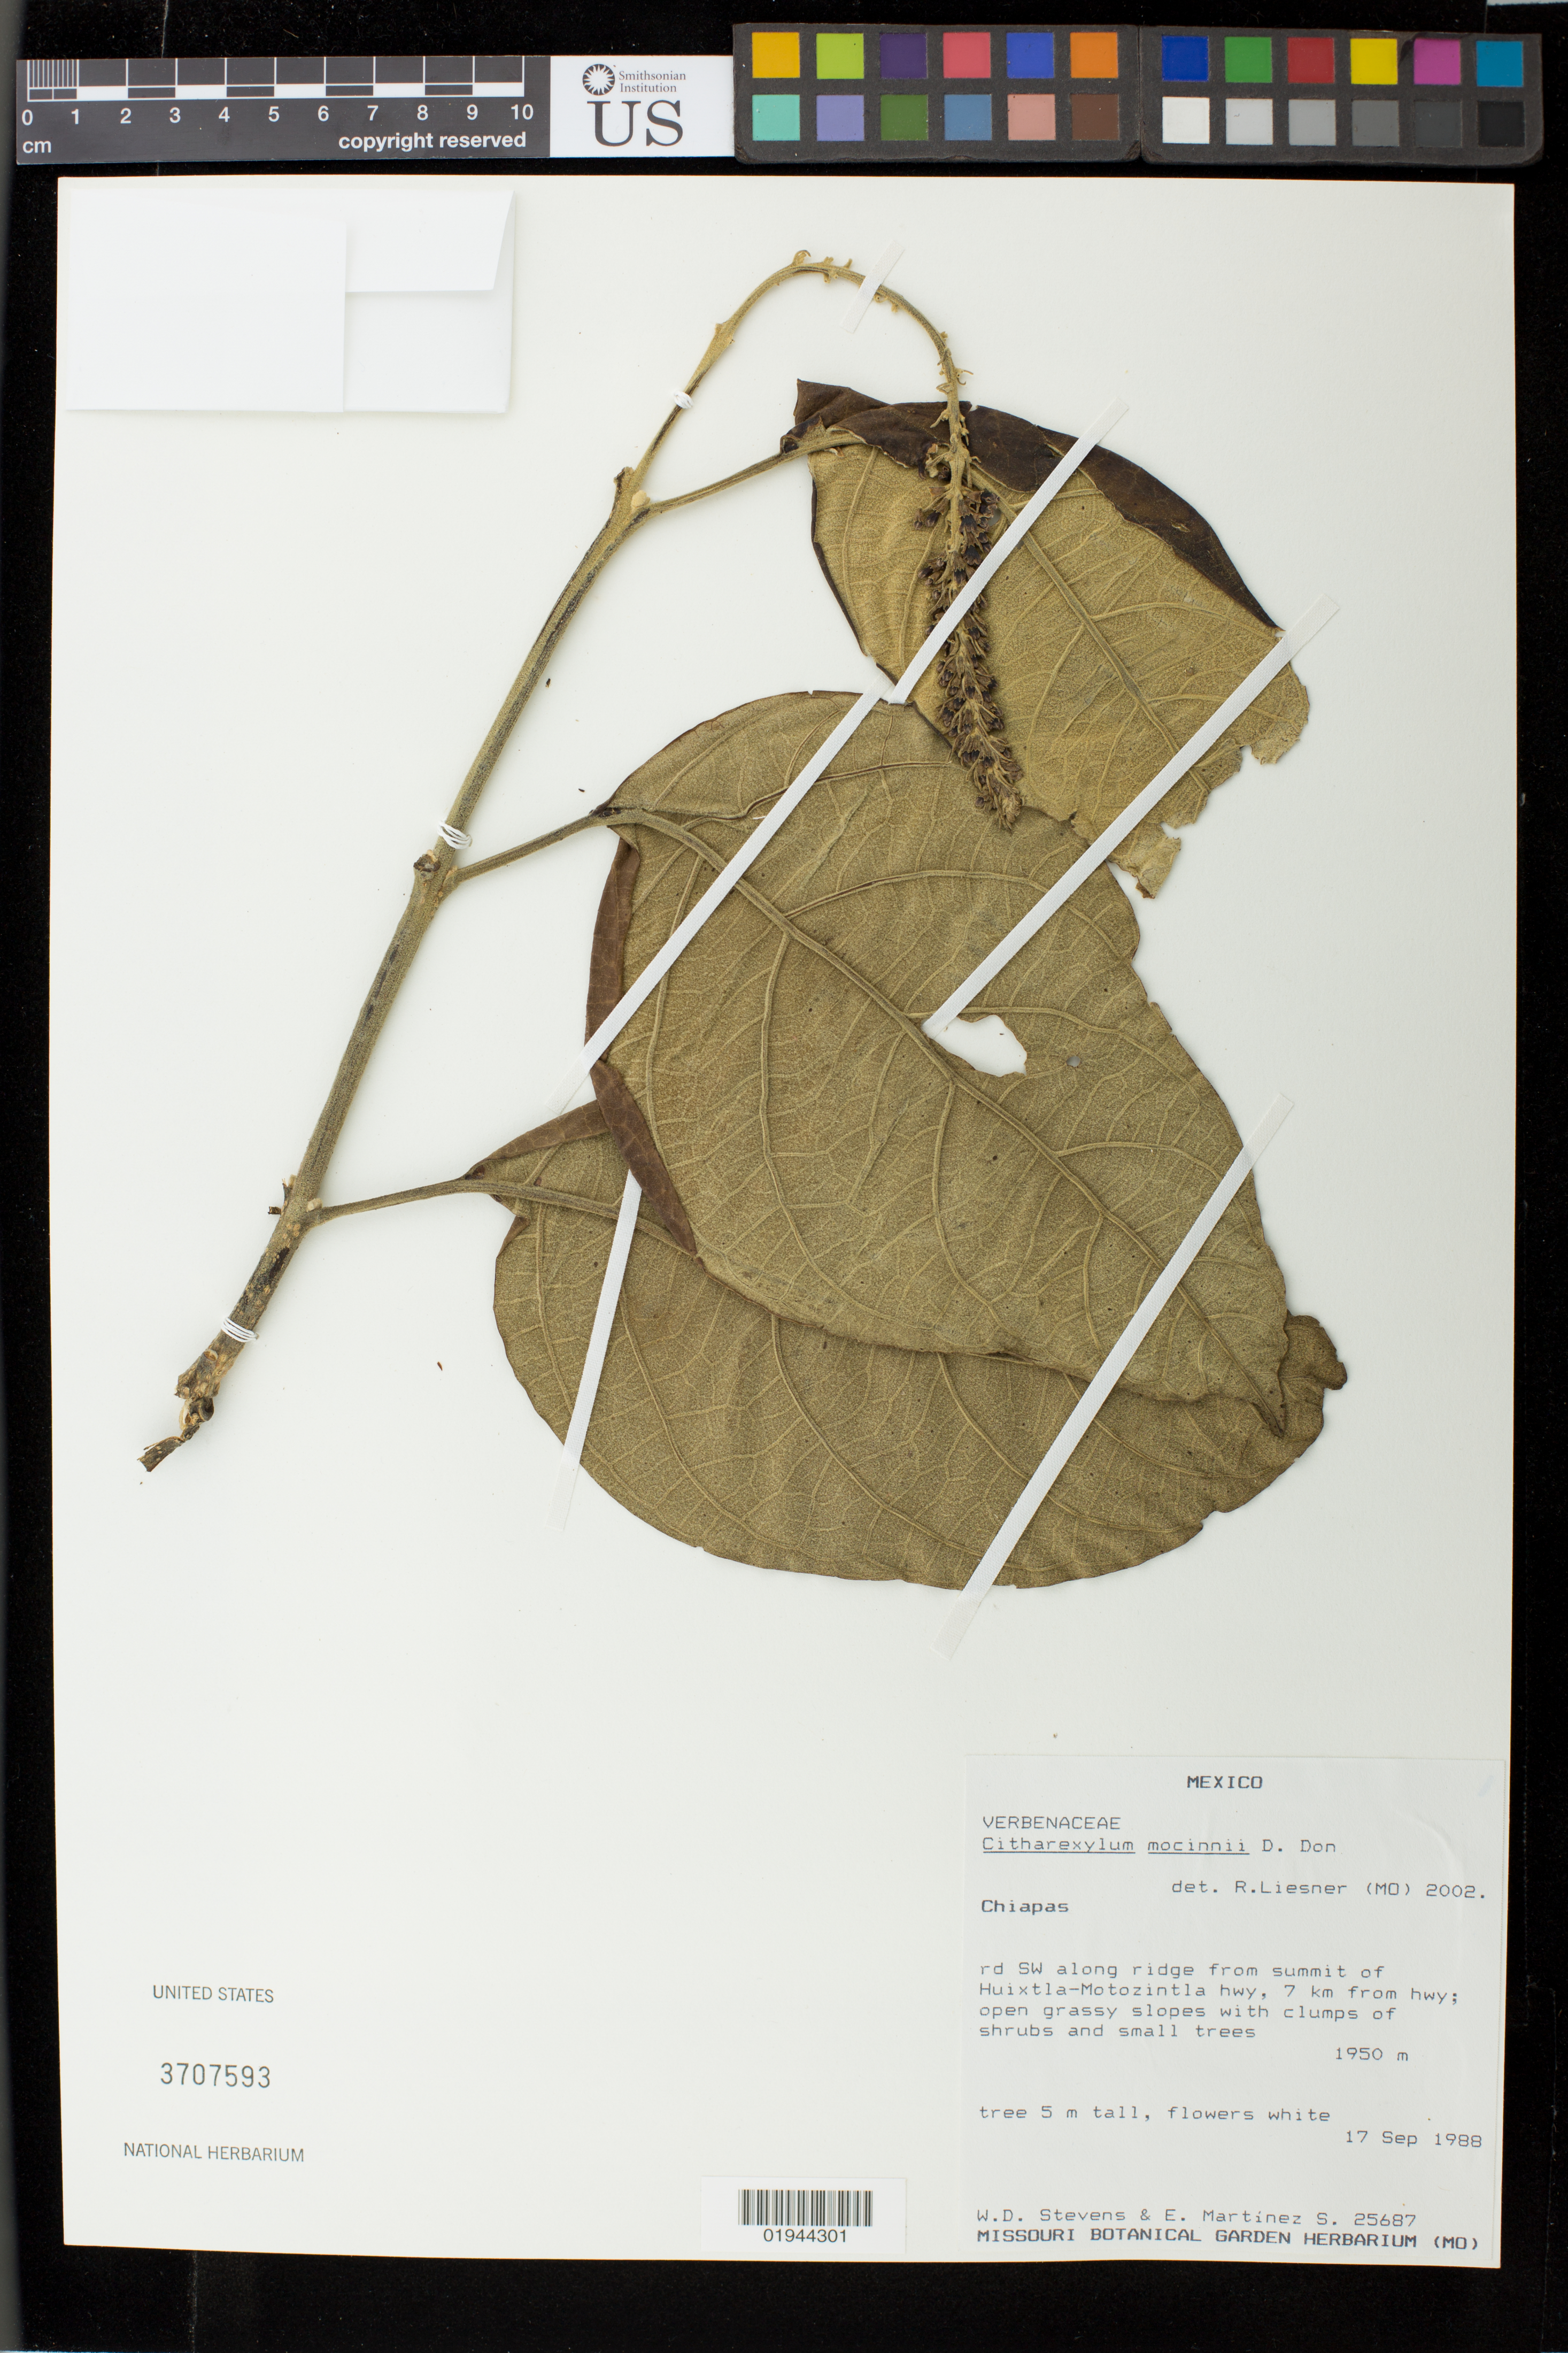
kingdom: Plantae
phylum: Tracheophyta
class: Magnoliopsida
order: Lamiales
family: Verbenaceae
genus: Citharexylum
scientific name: Citharexylum mocinnii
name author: D. Don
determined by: Liesner, R. L.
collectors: W. D. Stevens & E. Martínez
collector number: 25687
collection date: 1988-09-17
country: Mexico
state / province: Chiapas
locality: Rd SW along ridge from summit of Huixtla-Motozintla hwy, 7 km from hwy.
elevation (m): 1950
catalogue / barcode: US 3707593